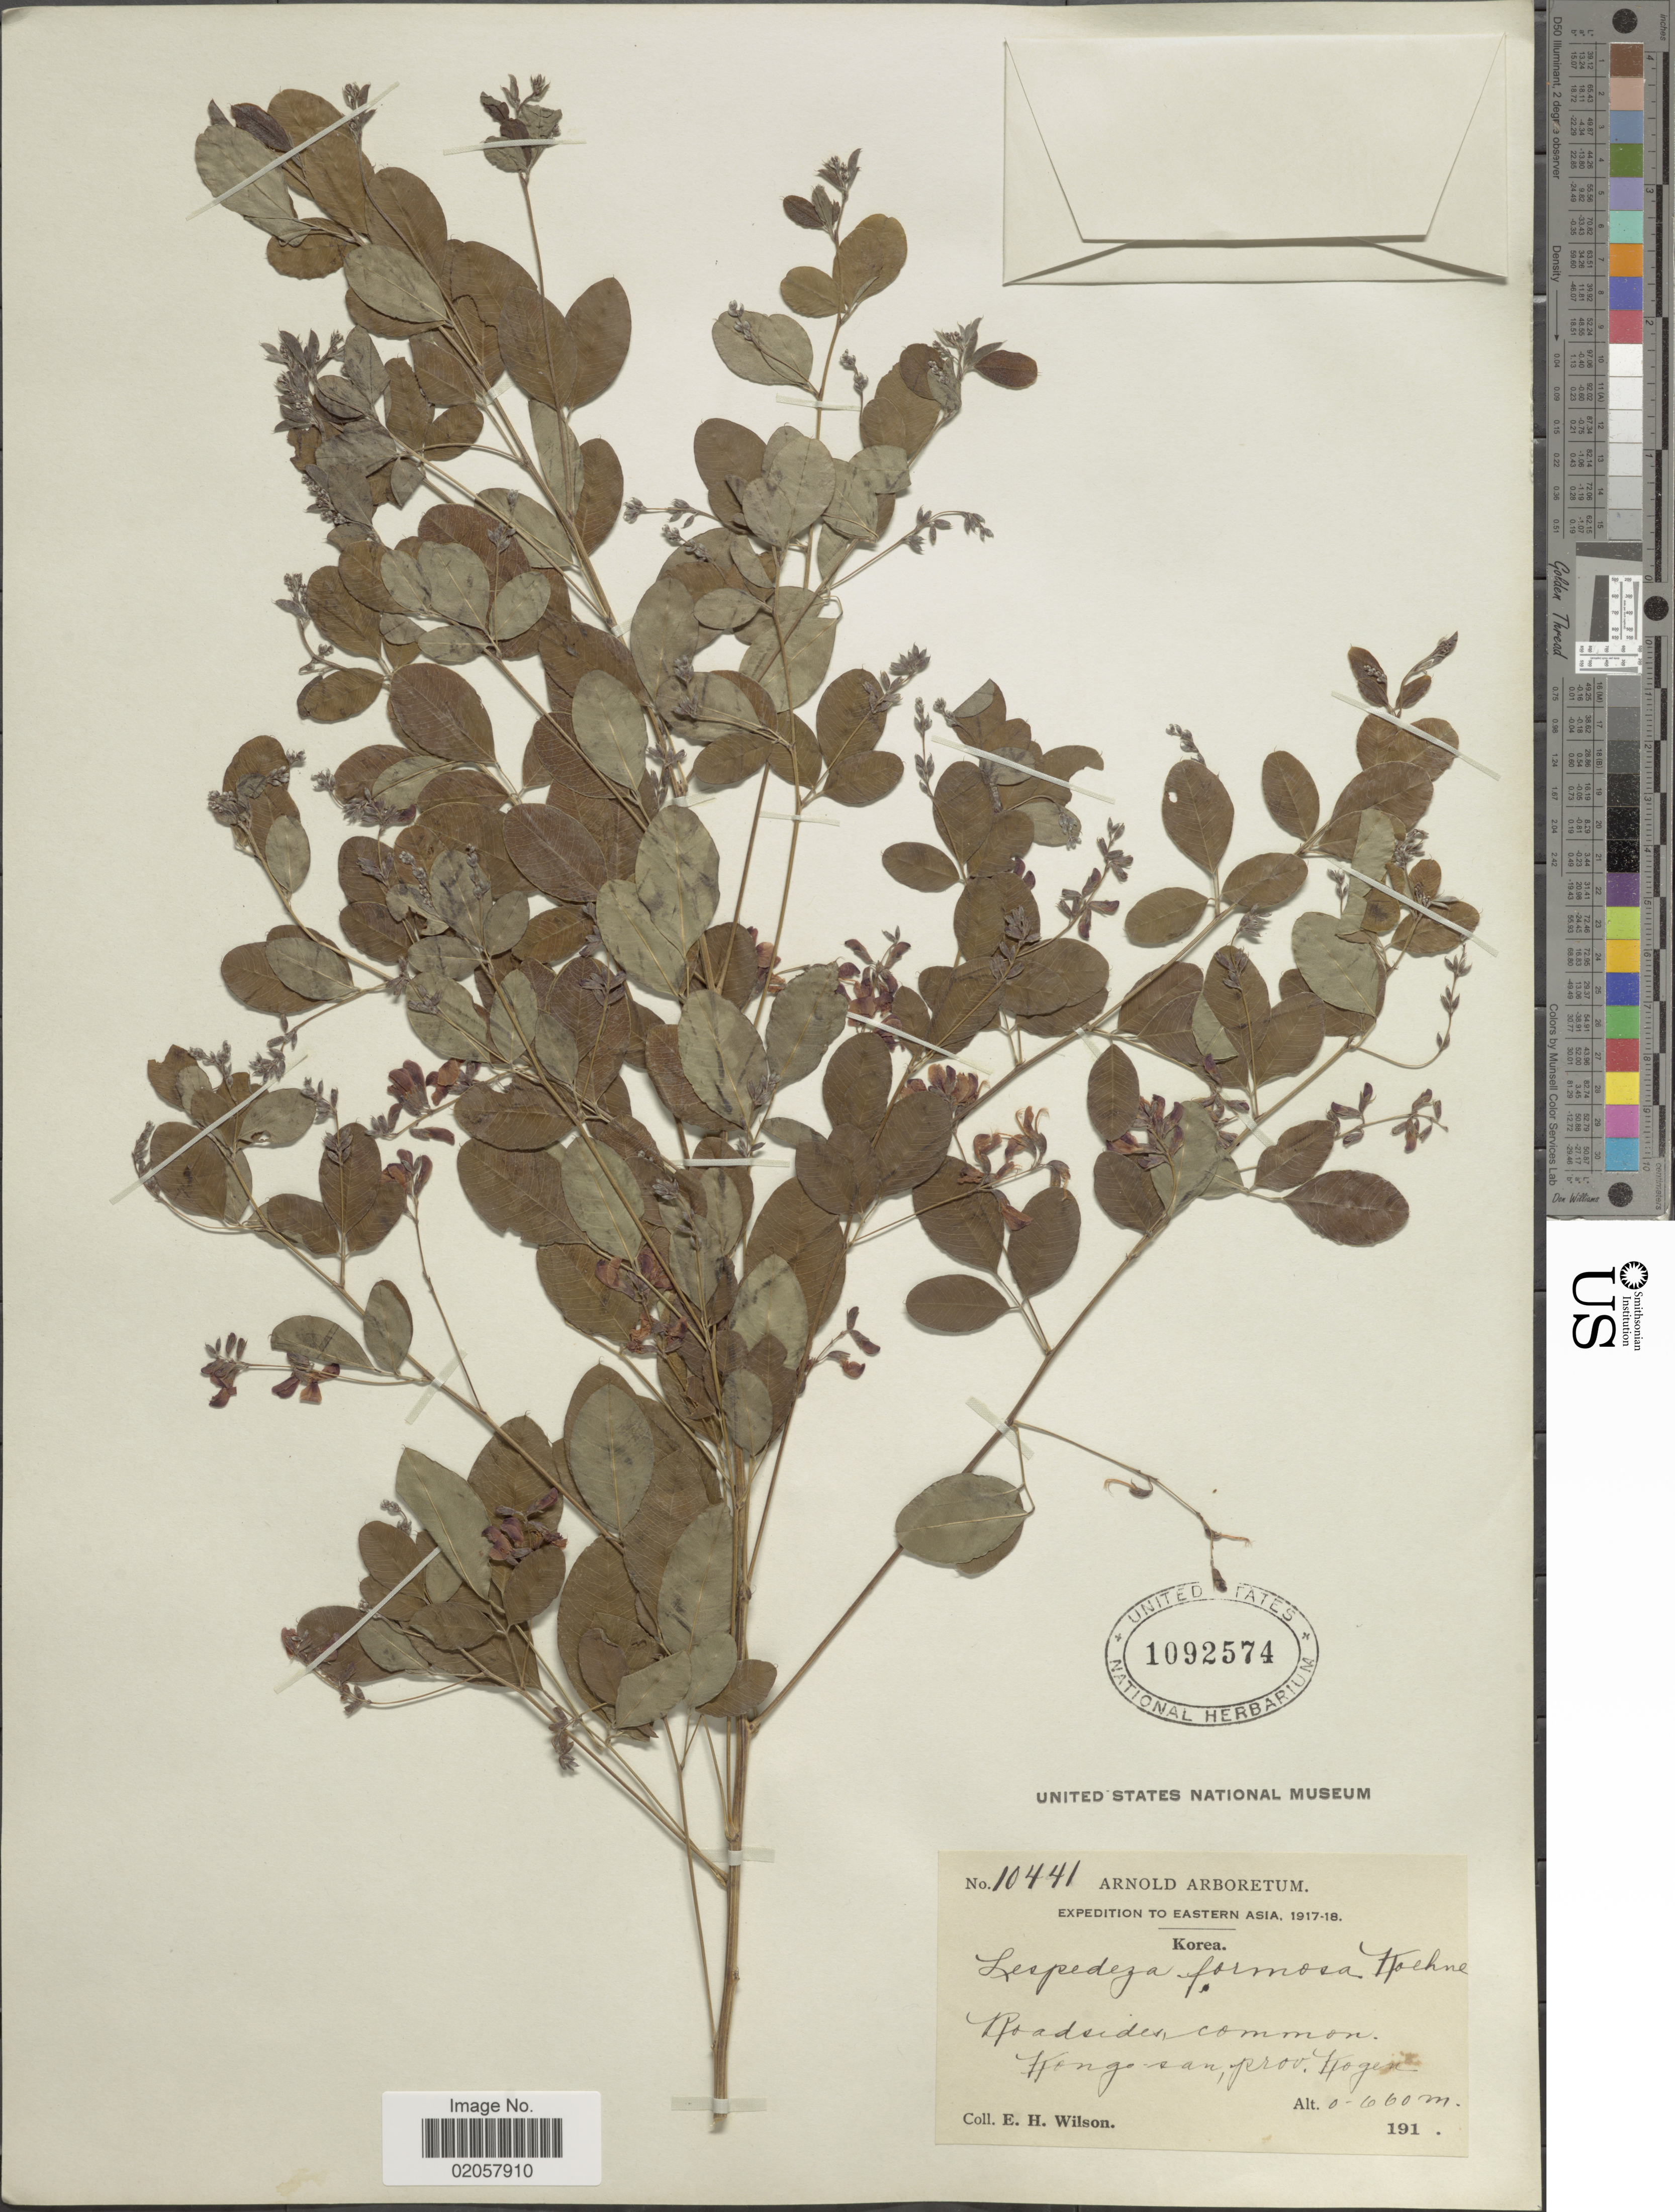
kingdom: Plantae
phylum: Tracheophyta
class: Magnoliopsida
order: Fabales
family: Fabaceae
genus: Lespedeza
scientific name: Lespedeza formosa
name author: (Vogel) Koehne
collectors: E. Wilson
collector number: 10441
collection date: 1917/1918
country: South Korea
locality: Eastern Asia, Roadsides, Kongo-san, prov. Kogen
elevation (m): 0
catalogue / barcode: US 1092574